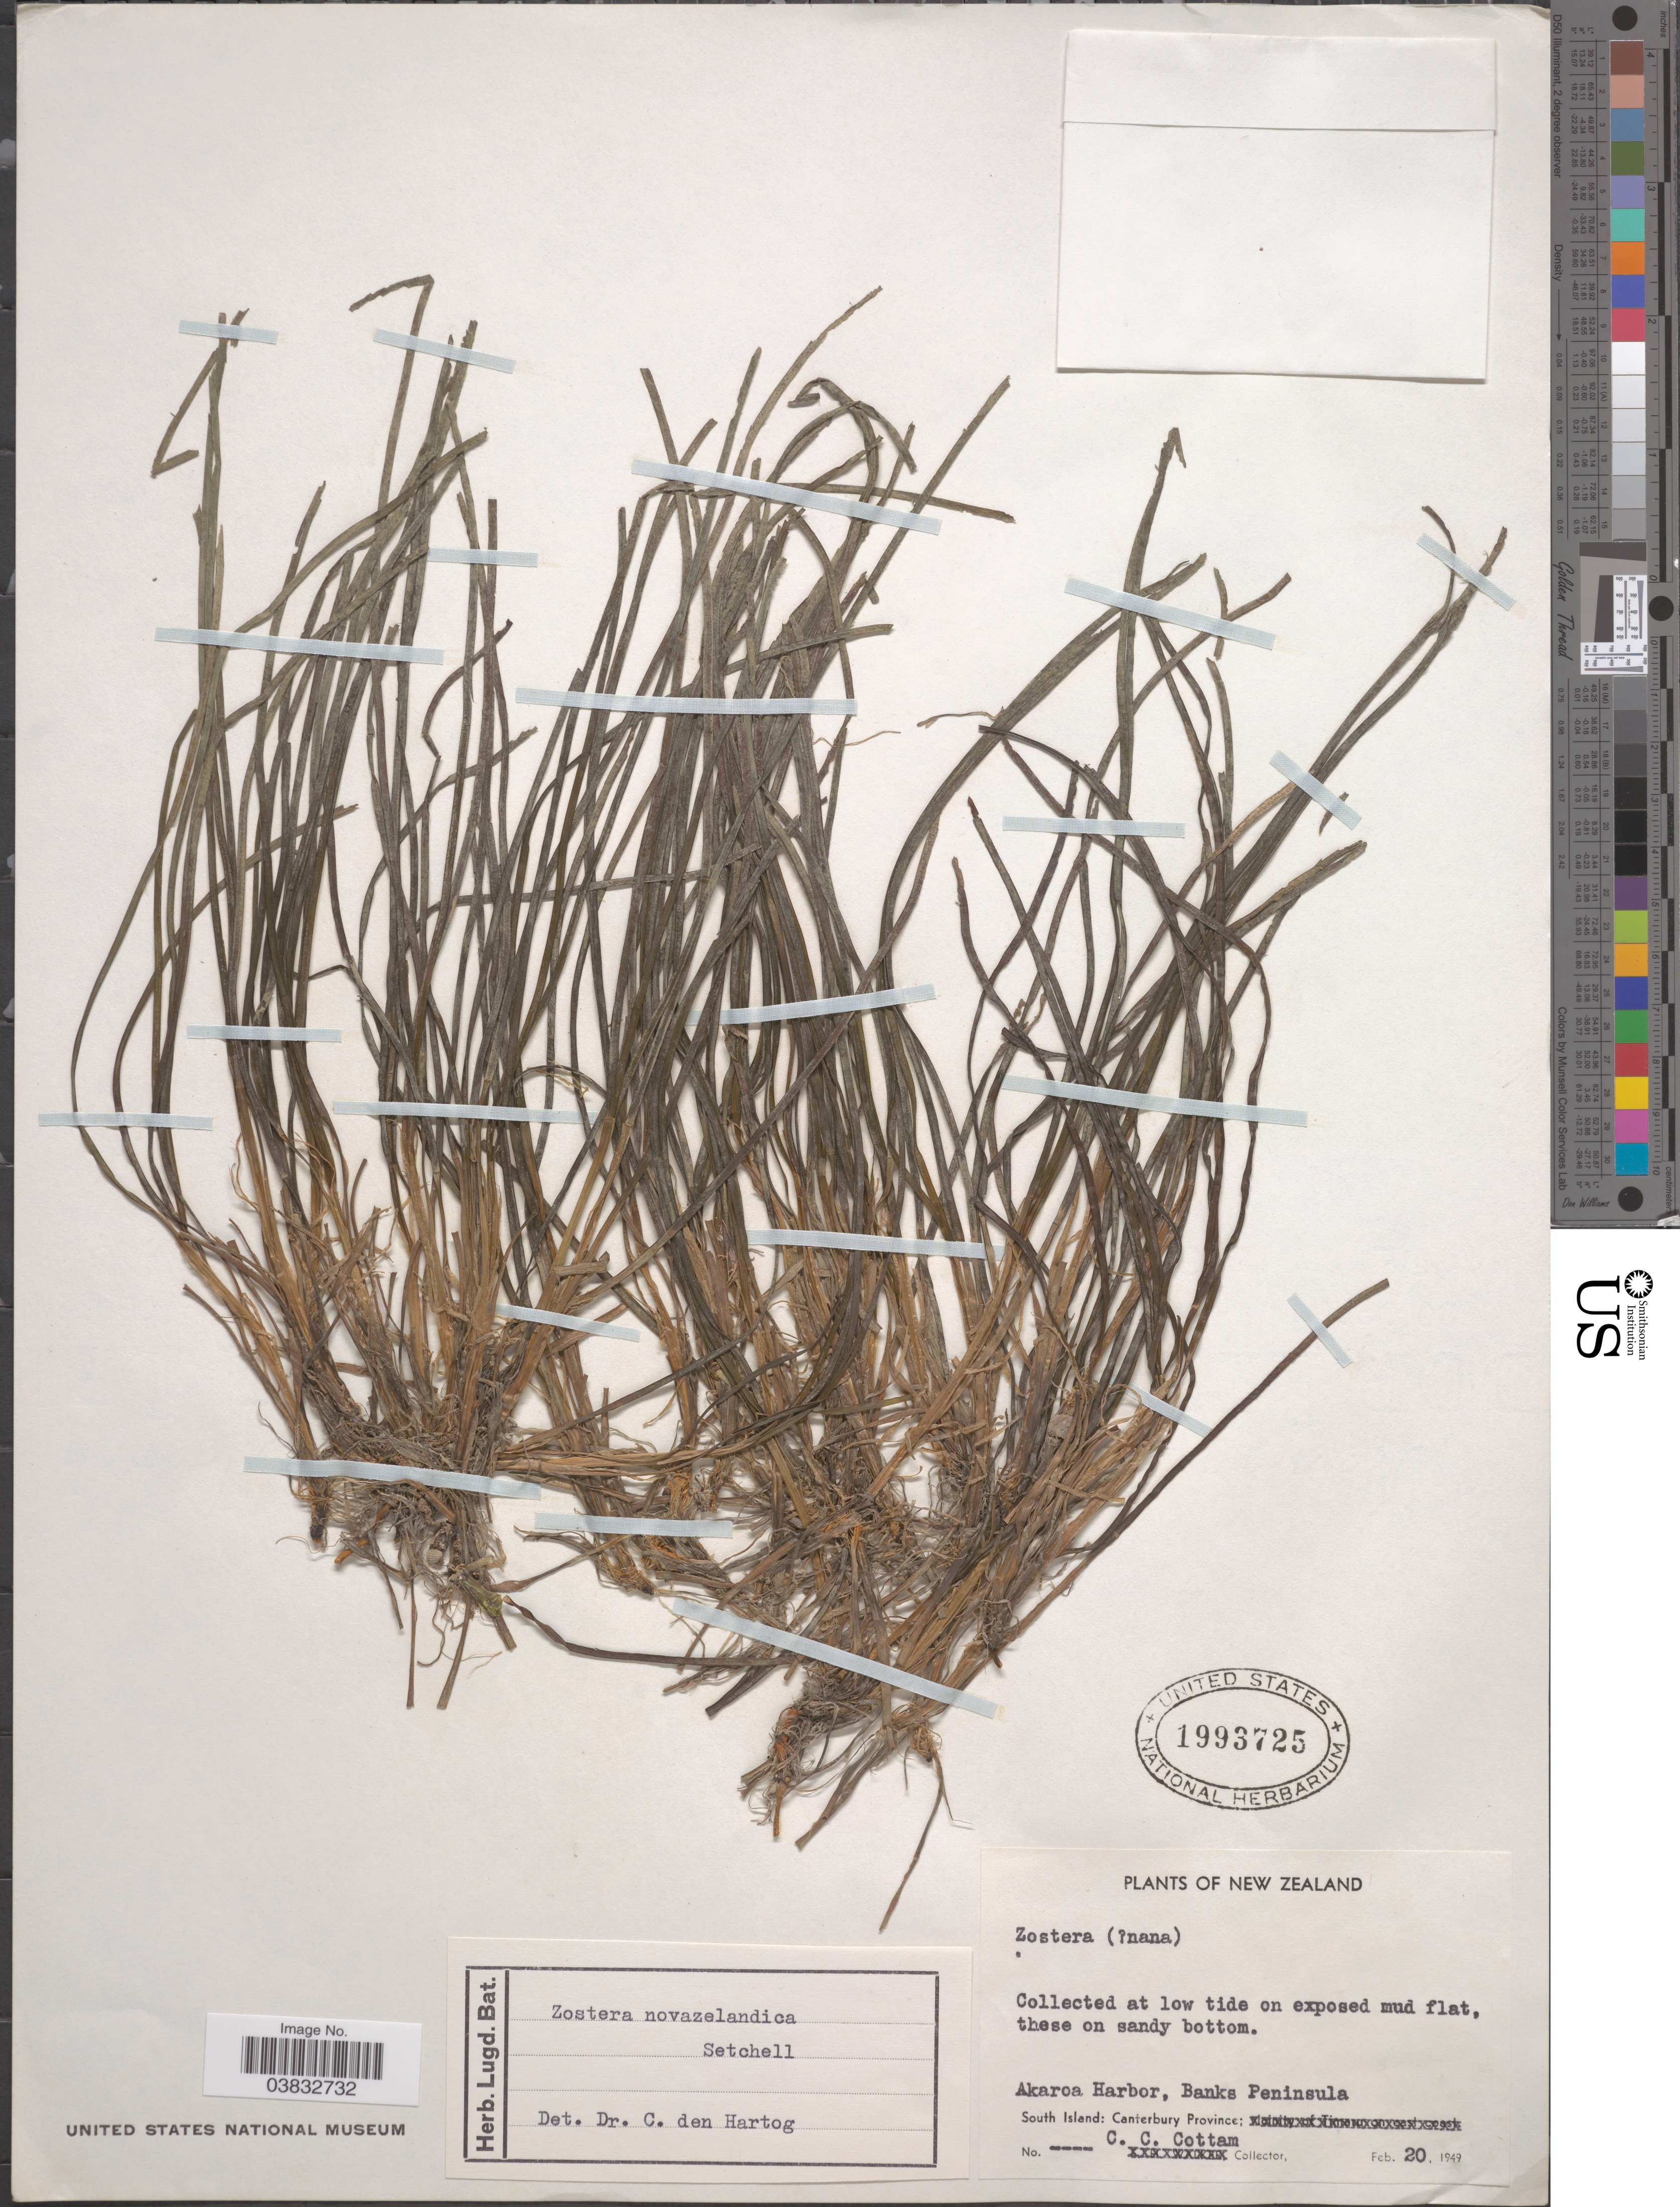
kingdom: Plantae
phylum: Tracheophyta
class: Liliopsida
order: Alismatales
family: Zosteraceae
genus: Zostera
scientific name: Zostera novazelandica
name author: Setch.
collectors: C. Cottam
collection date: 1949-02-20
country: New Zealand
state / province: Canterbury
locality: Akaroa Harbor, Banks Peninsula. South Island.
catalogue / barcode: US 1993725